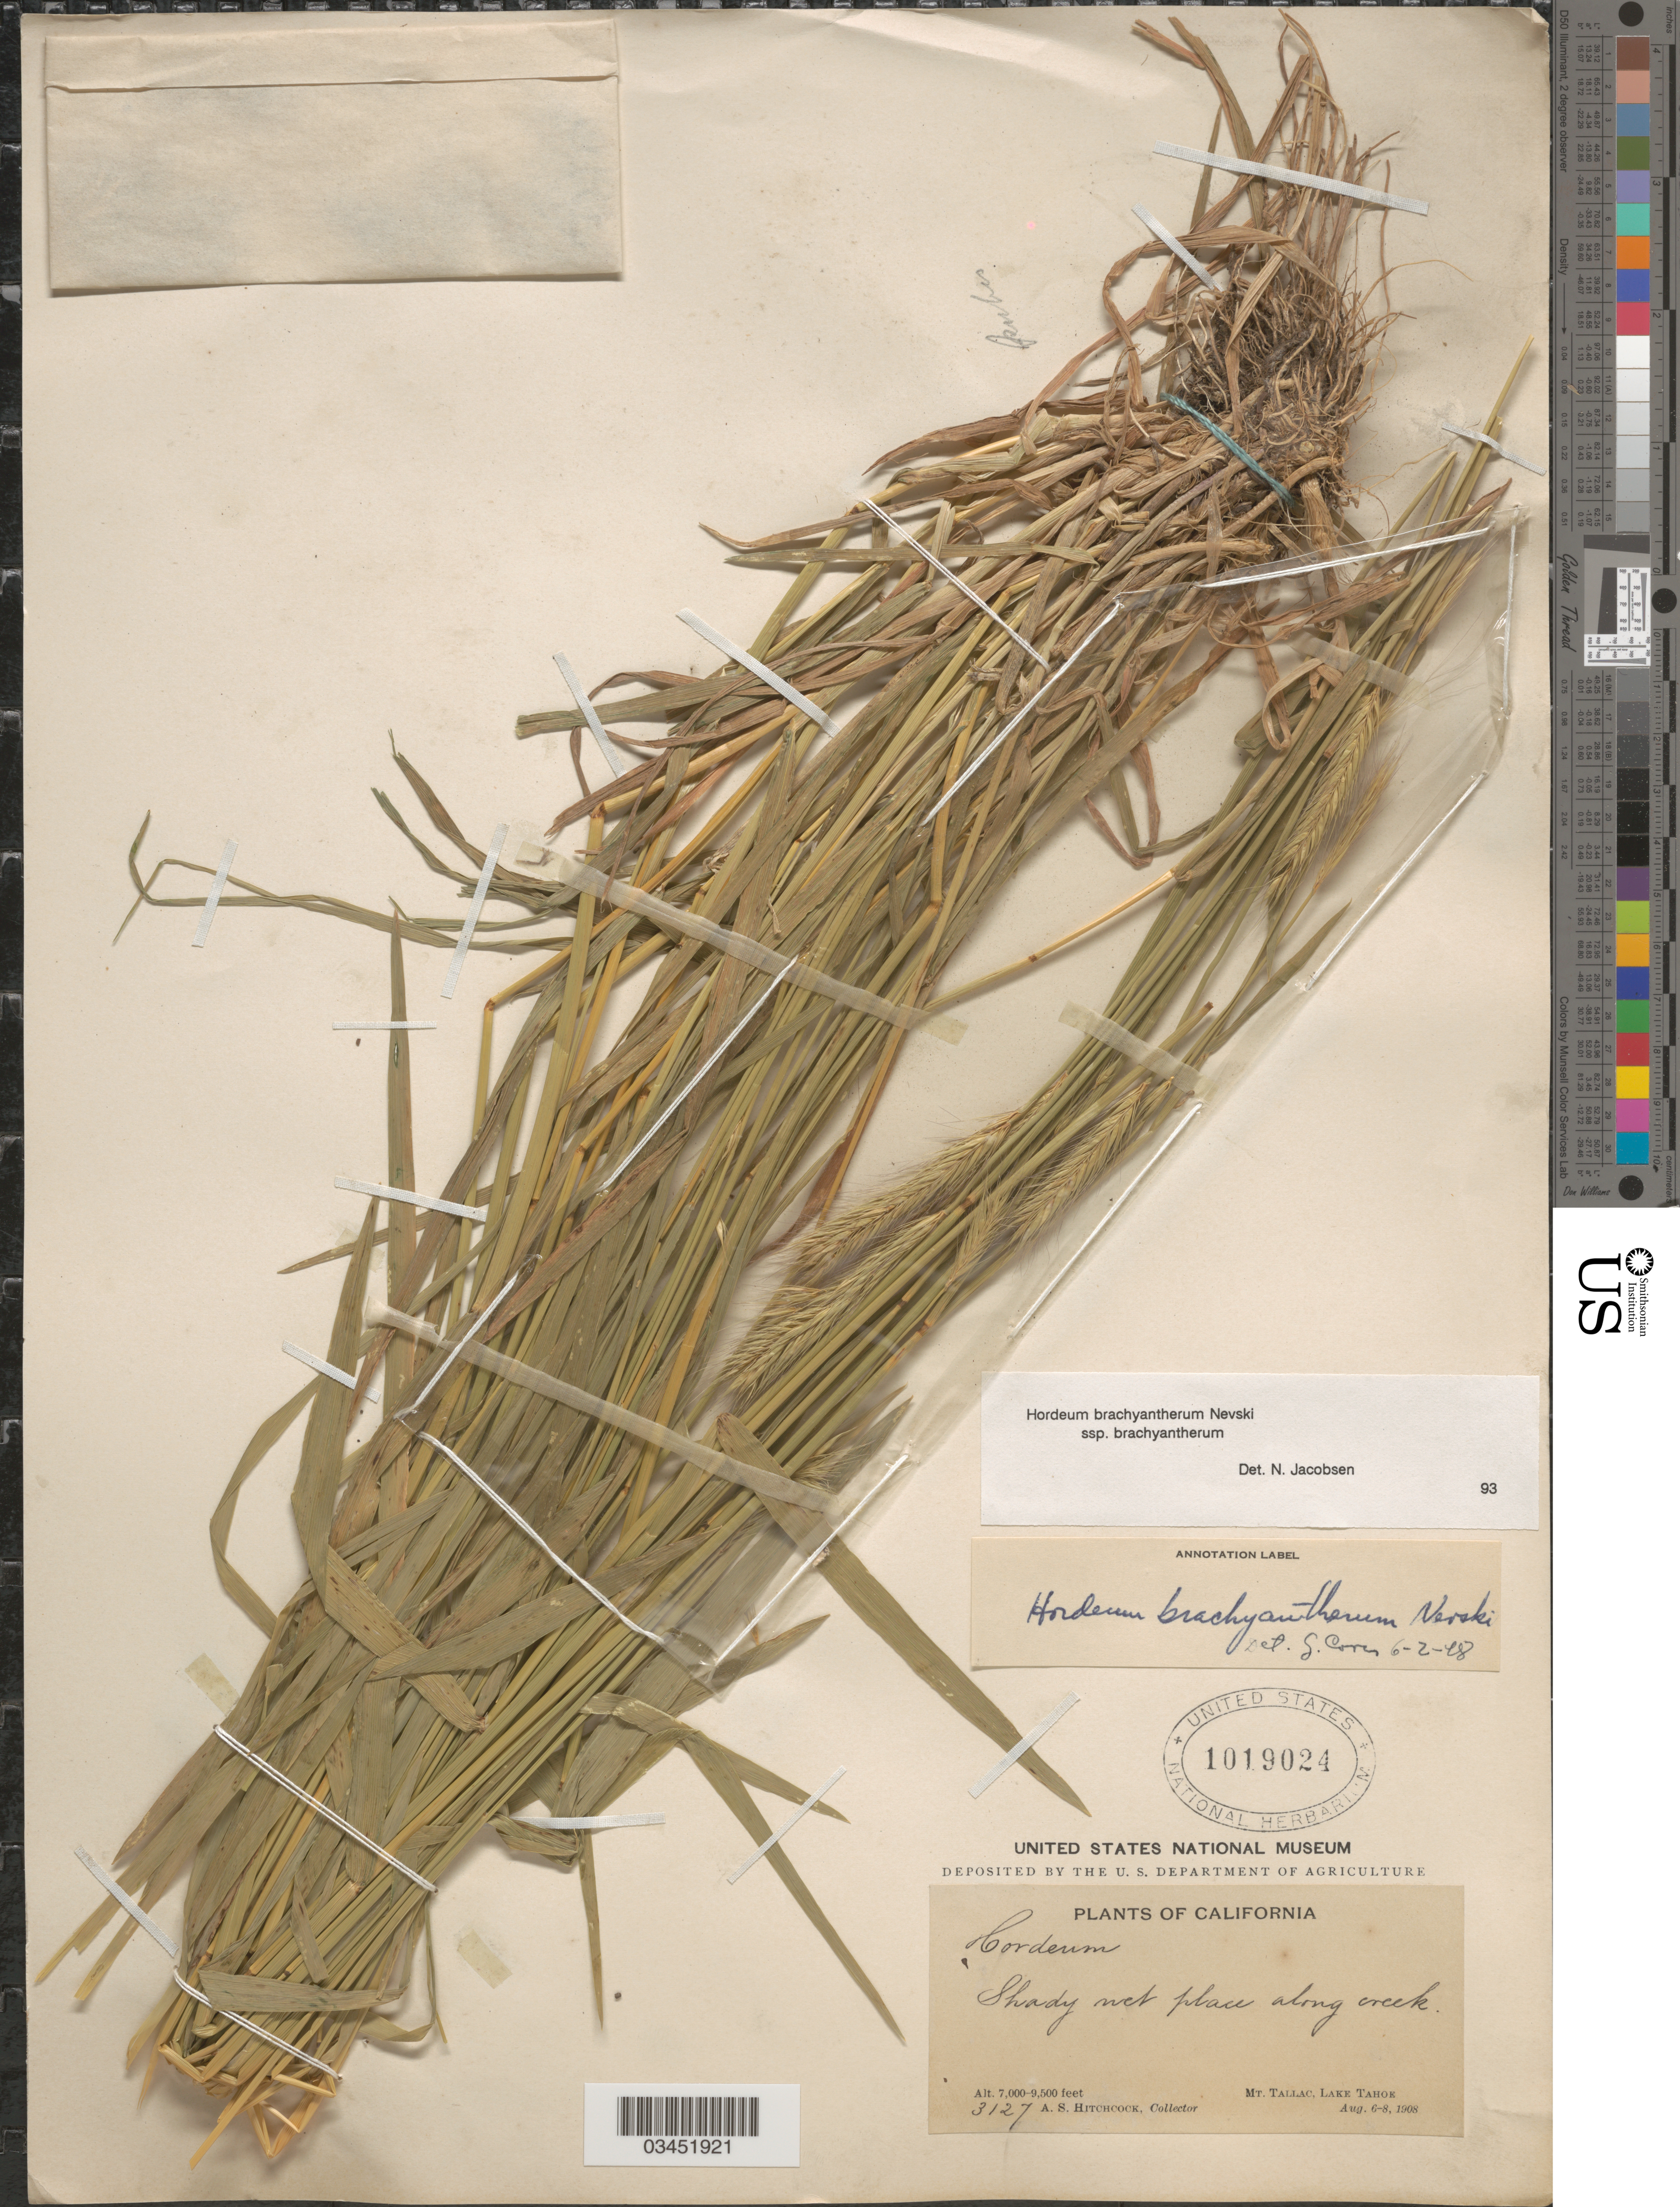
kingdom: Plantae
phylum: Tracheophyta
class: Liliopsida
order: Poales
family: Poaceae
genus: Hordeum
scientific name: Hordeum brachyantherum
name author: Nevski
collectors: A. S. Hitchcock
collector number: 3127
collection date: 1908-08-06/1908-08-08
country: United States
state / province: California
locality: Shady wet place along creek. Mt. Tallac, Lake Tahoe.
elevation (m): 2134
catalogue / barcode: US 1019024